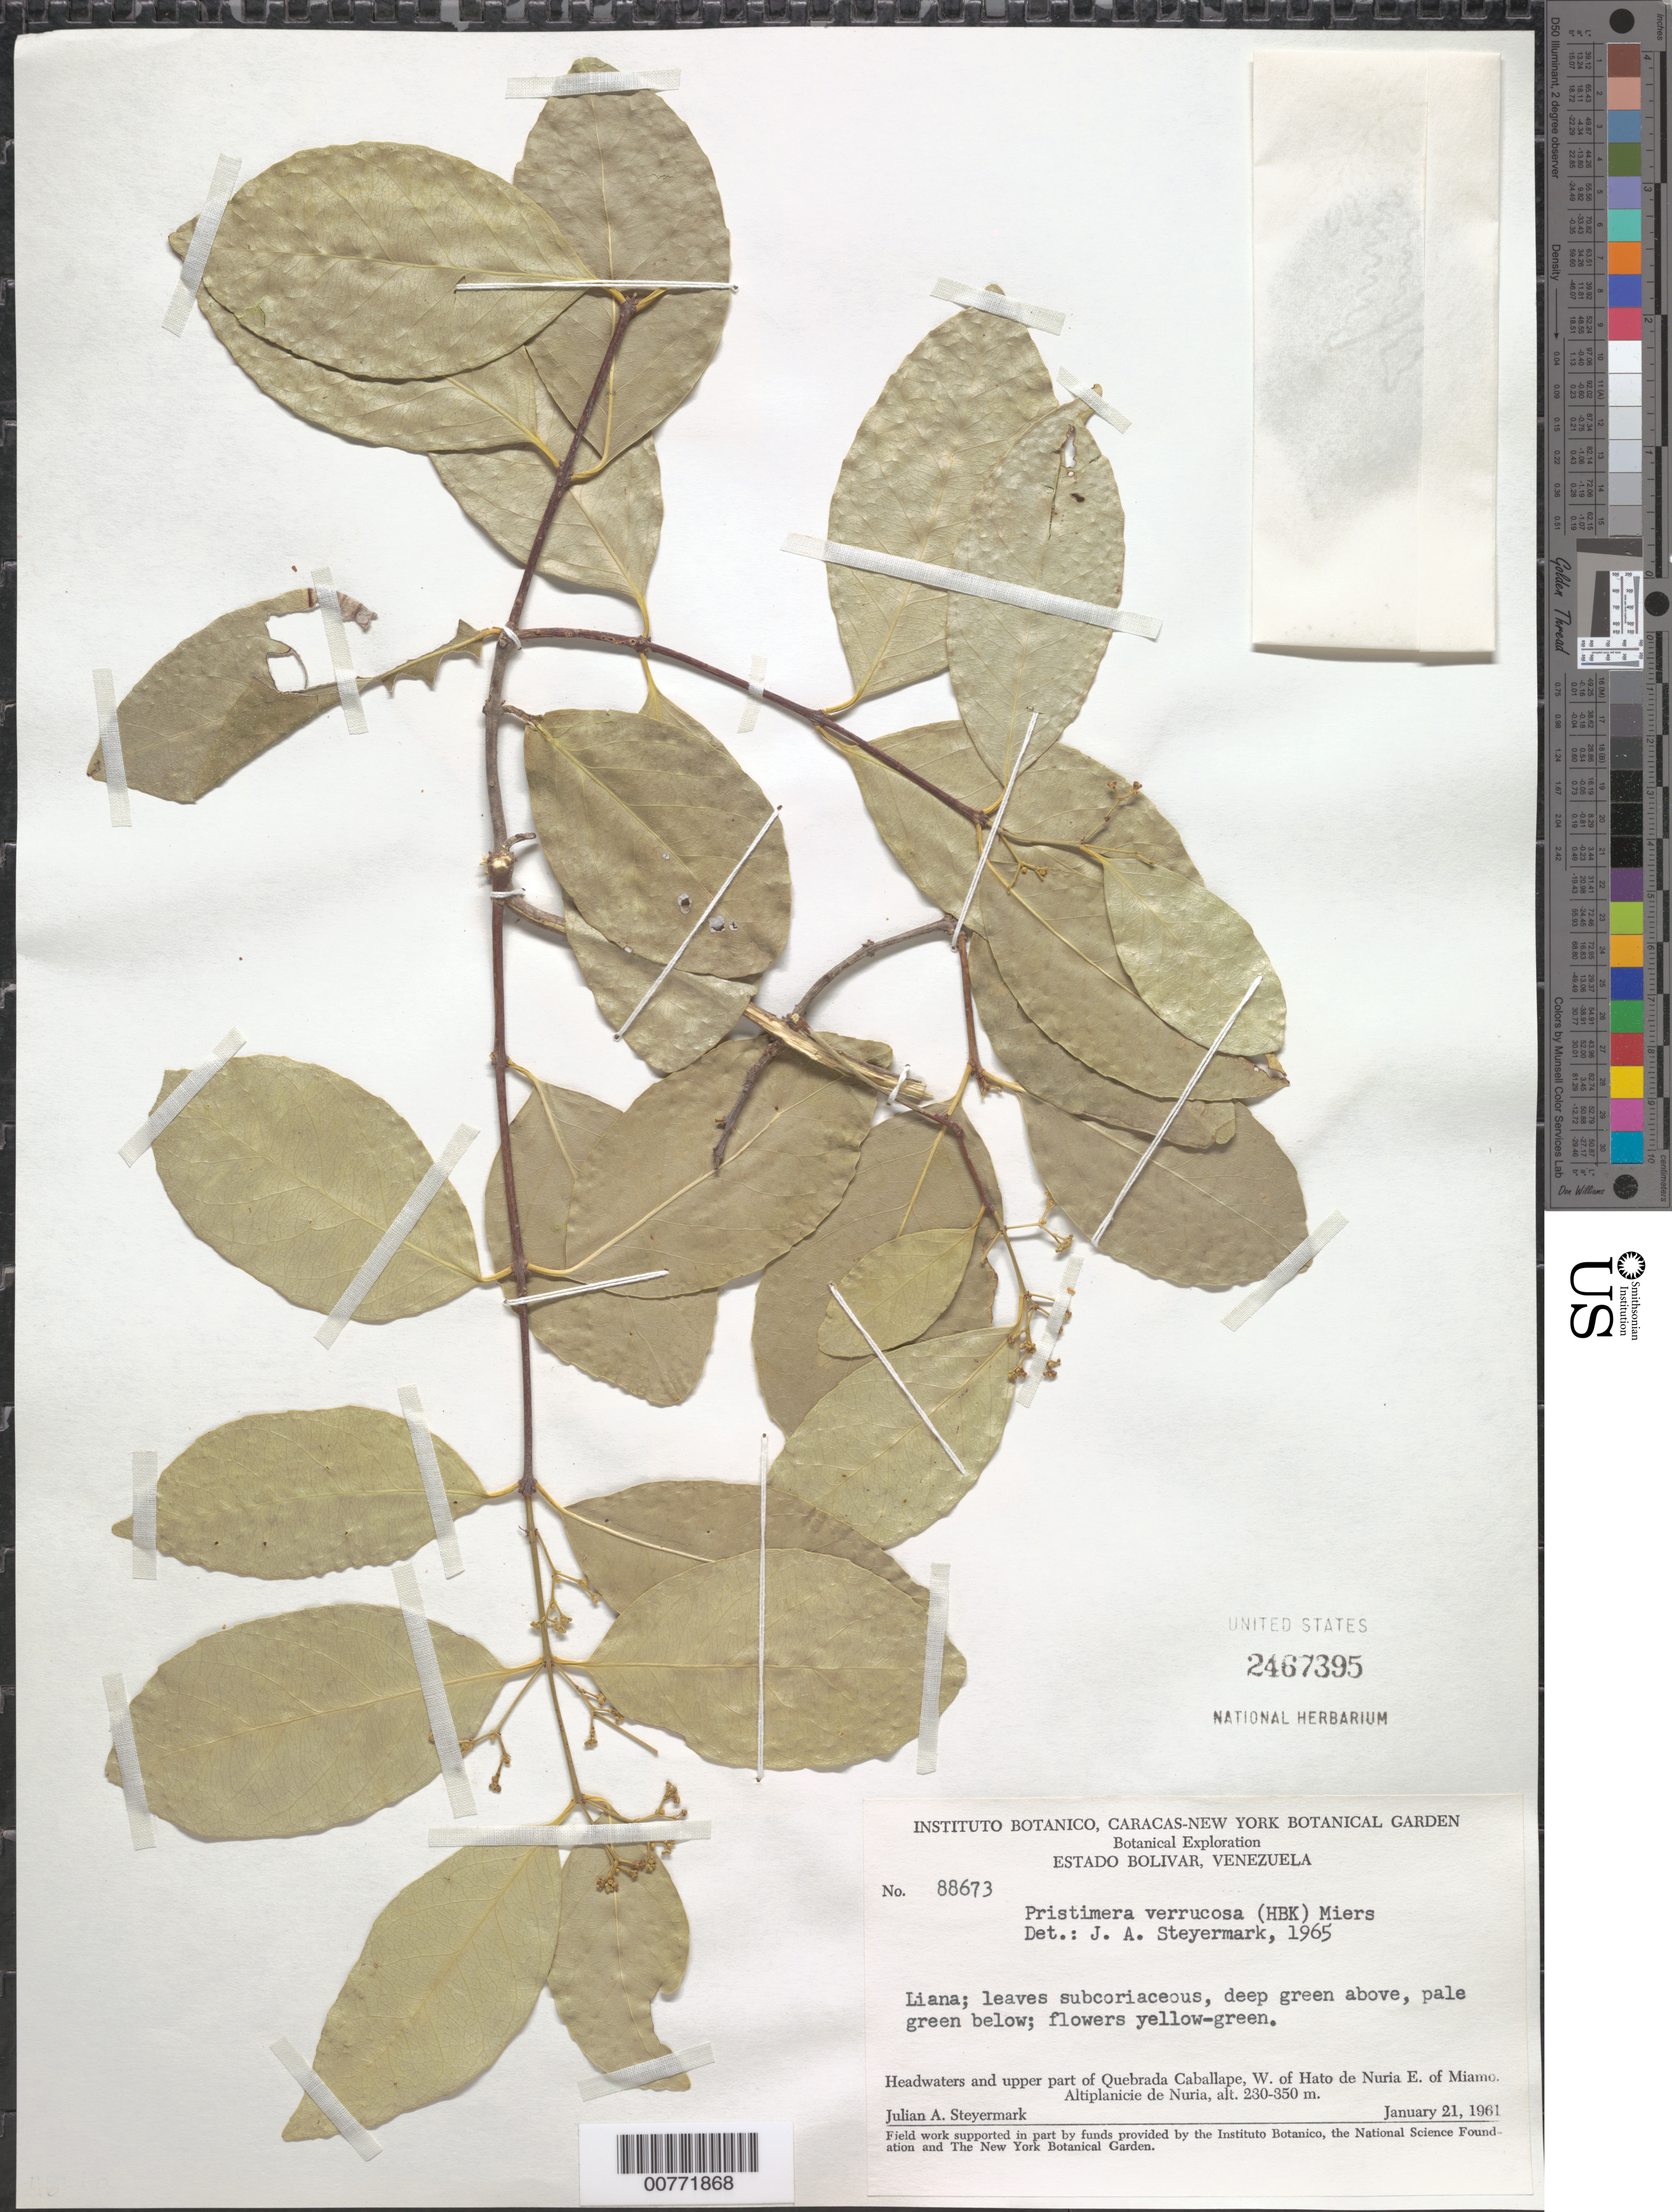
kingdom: Plantae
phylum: Tracheophyta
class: Magnoliopsida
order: Celastrales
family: Celastraceae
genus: Pristimera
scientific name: Pristimera verrucosa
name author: (Kunth) Miers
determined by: Steyermark, Julian A., (VEN)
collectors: J. Steyermark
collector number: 88673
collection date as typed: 21-Jan-61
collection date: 1961-01-21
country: Venezuela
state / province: Bolívar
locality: Quebrada Caballape, W of Hato de Nuria, E of Miamo, Altiplanicie de Nuria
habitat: Headwaters and upper part of quebrada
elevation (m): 230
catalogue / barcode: US 2467395